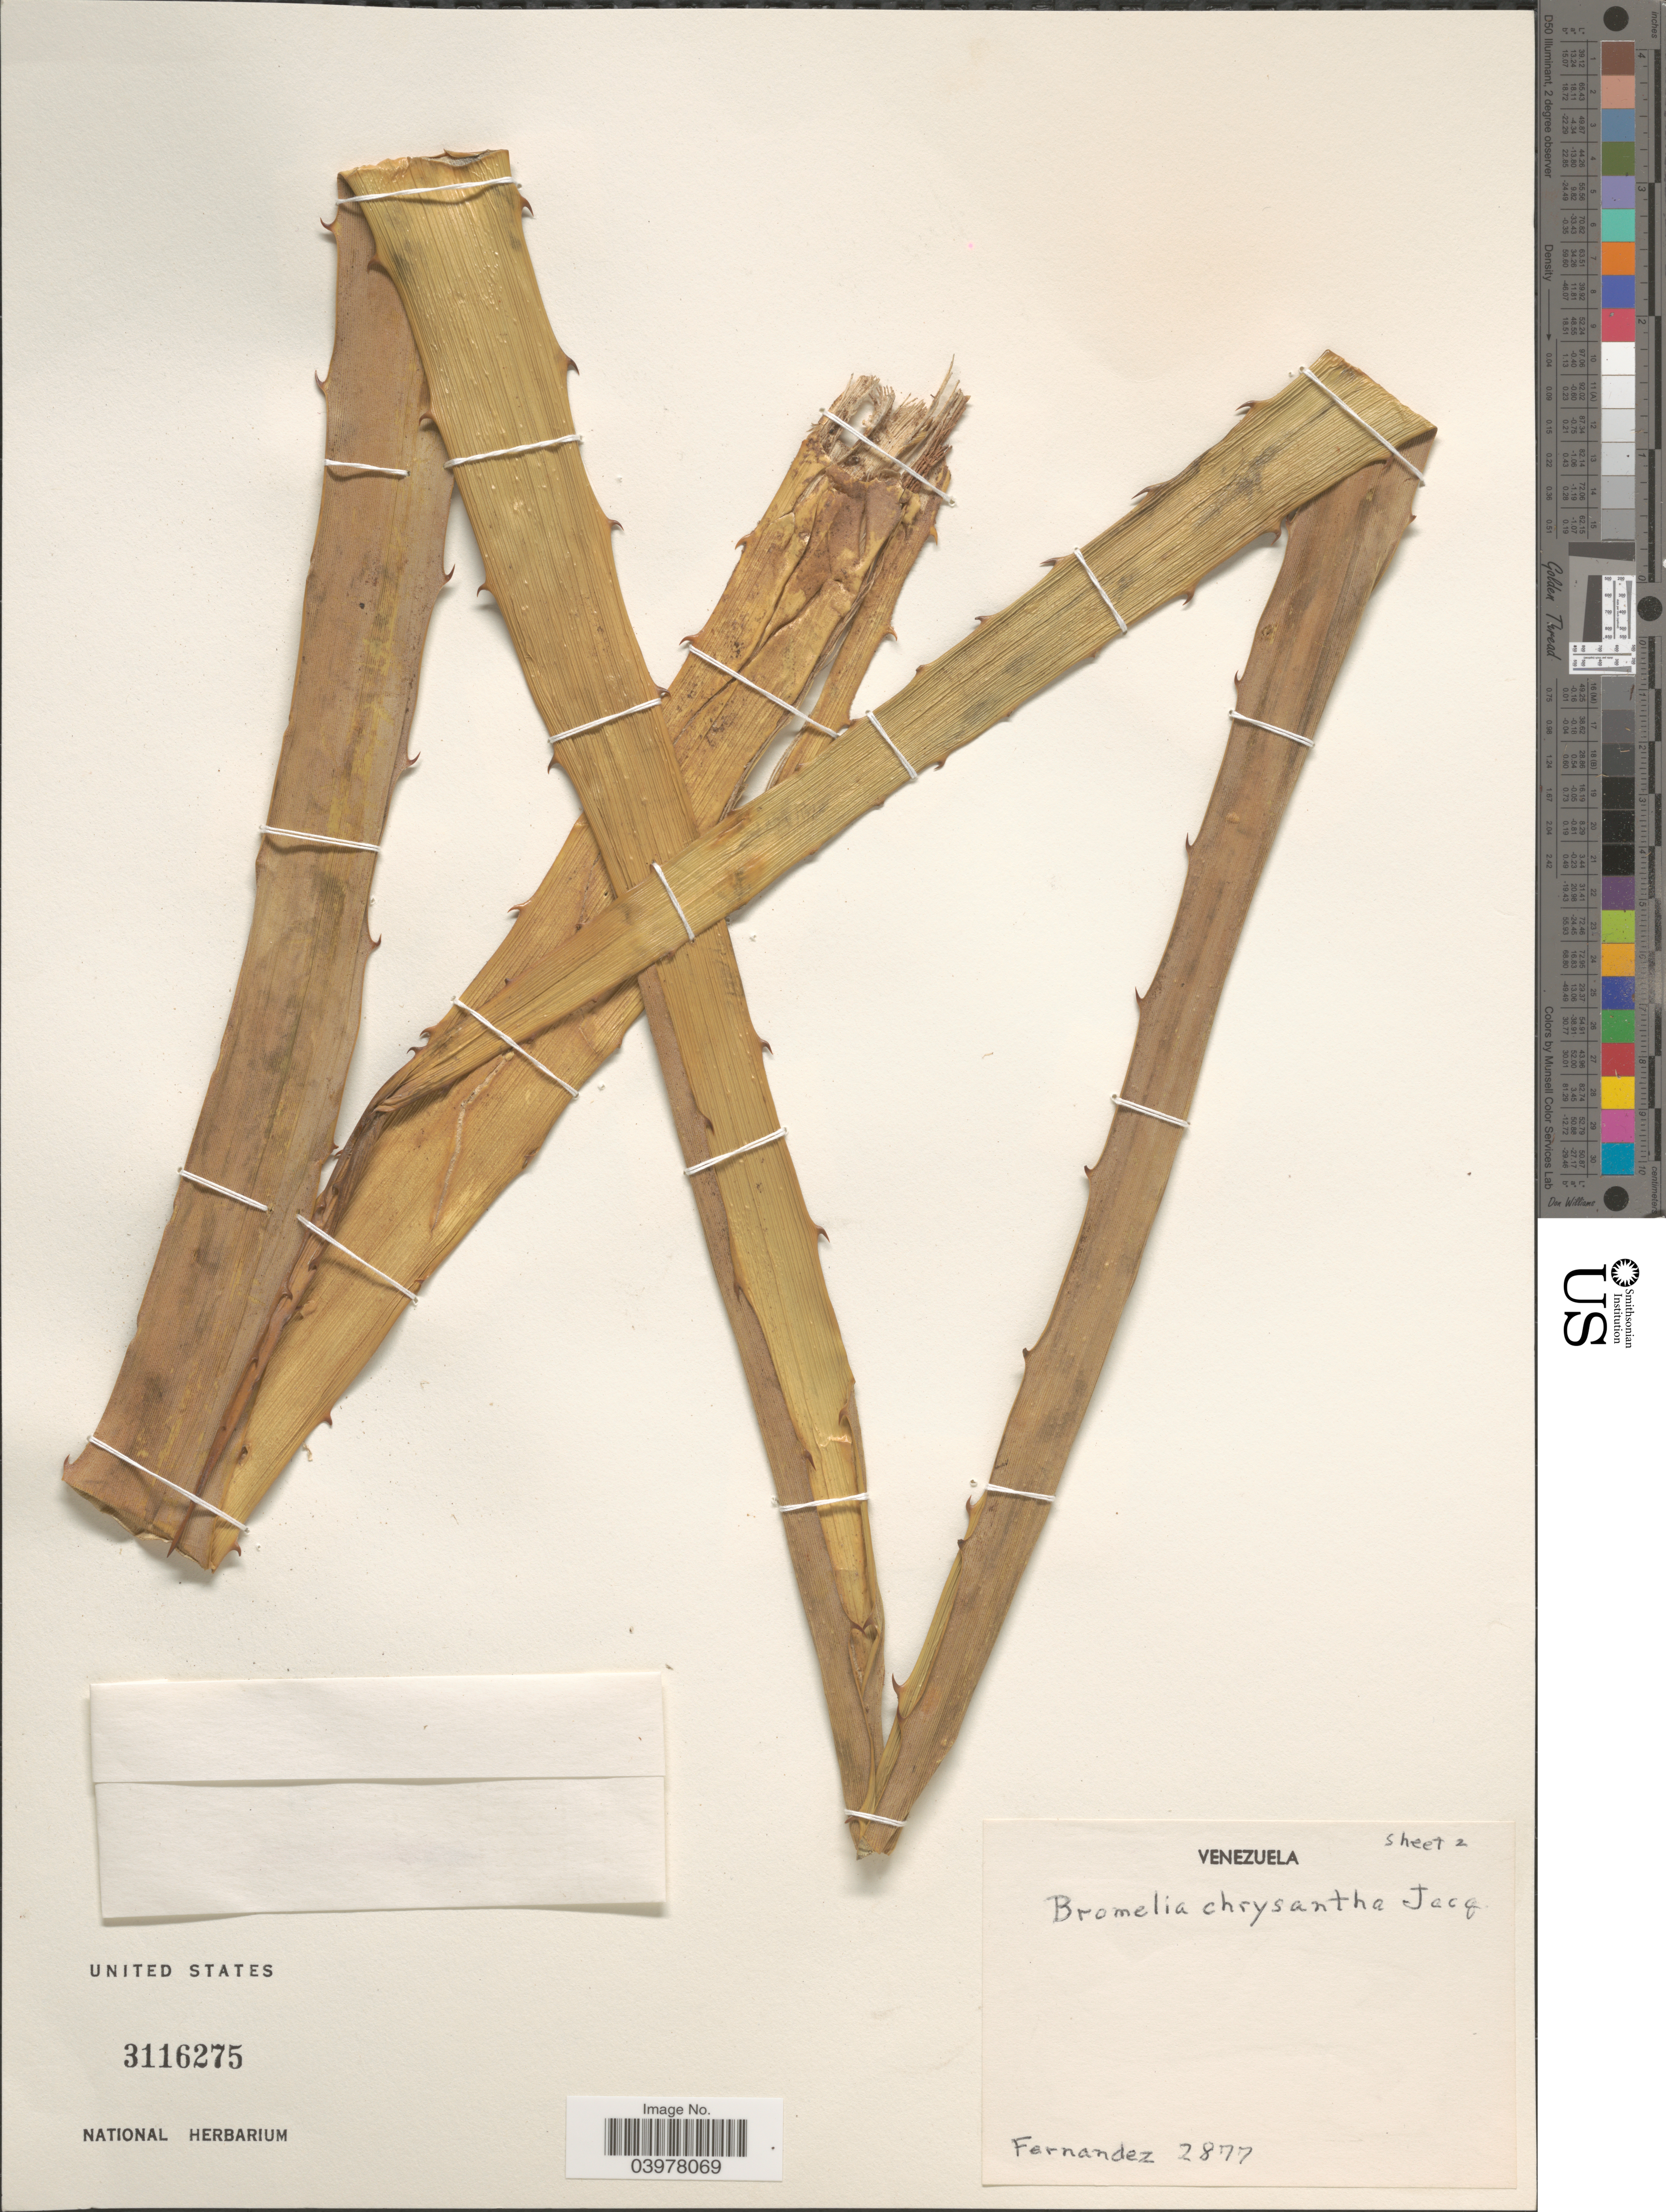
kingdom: Plantae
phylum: Tracheophyta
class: Liliopsida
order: Poales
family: Bromeliaceae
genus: Bromelia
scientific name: Bromelia chrysantha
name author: Jacq.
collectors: -- Fernandez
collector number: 2877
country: Venezuela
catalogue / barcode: US 3116275